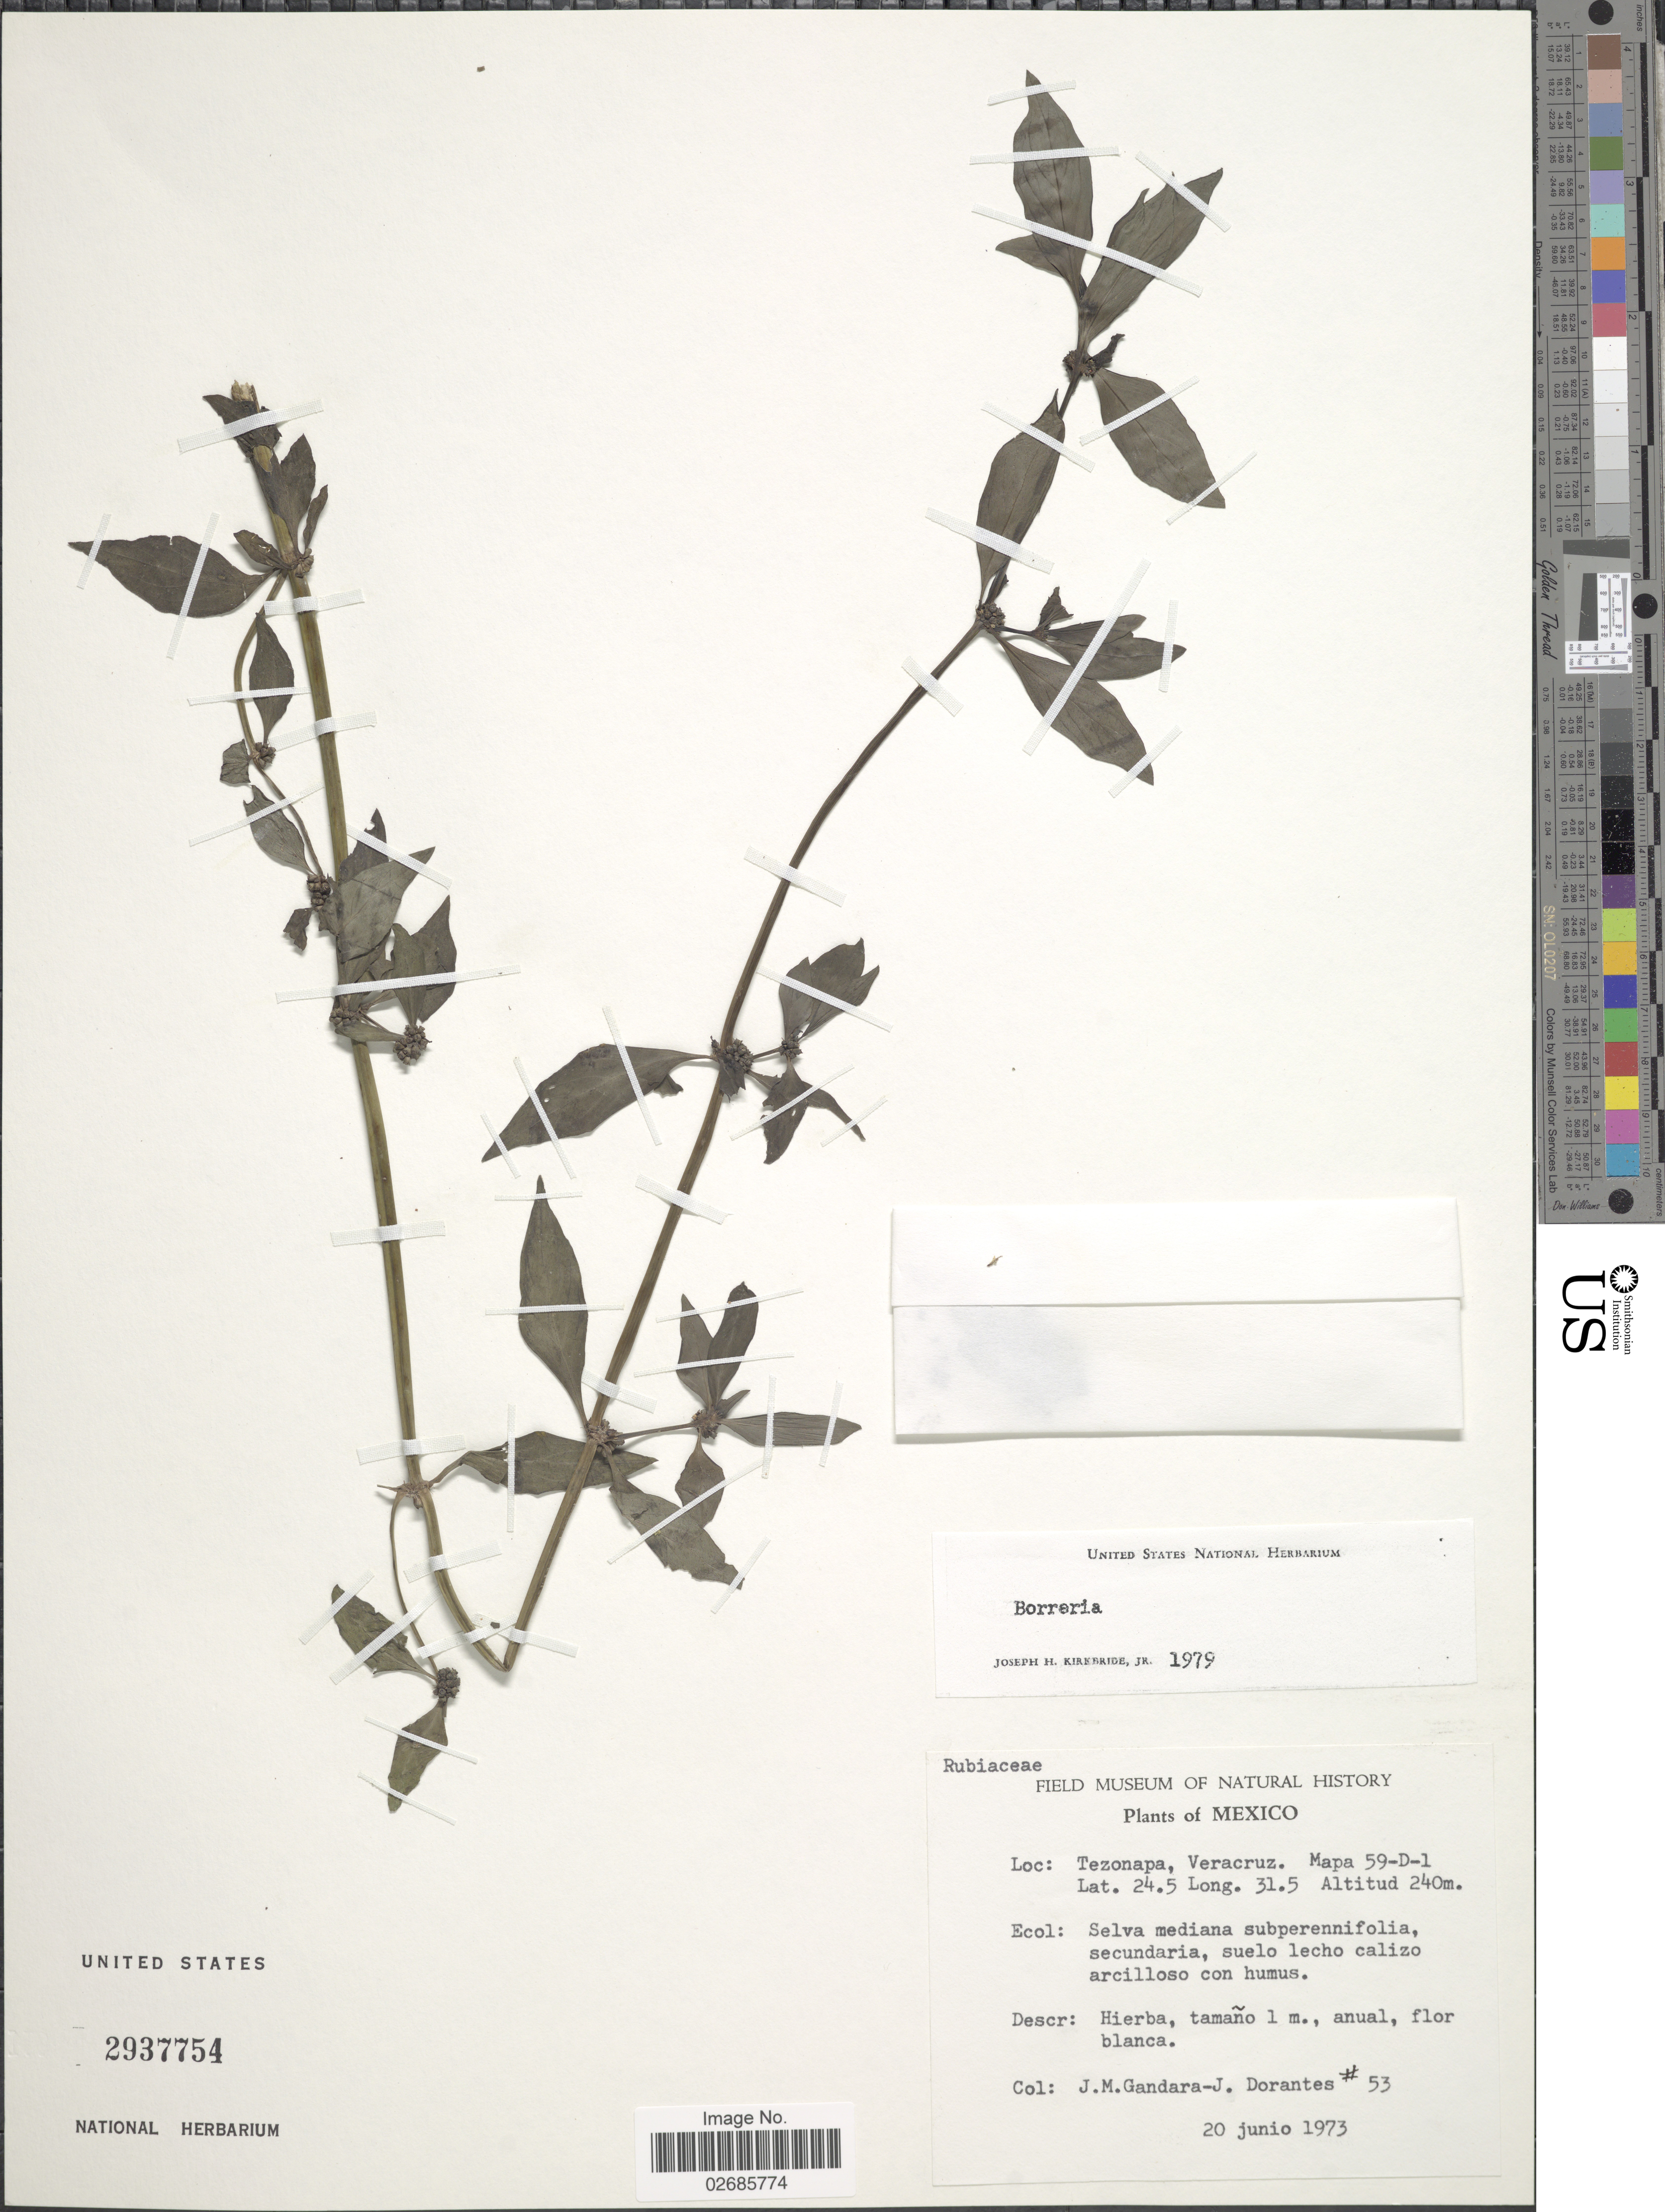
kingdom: Plantae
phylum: Tracheophyta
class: Magnoliopsida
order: Gentianales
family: Rubiaceae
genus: Borreria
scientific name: Borreria sp.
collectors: J. M. Gándara & J. Dorantes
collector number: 53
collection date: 1973-06-20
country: Mexico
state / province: Veracruz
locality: Tezonapa, Veracruz. Mapa 59-D-1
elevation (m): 240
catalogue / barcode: US 2937754